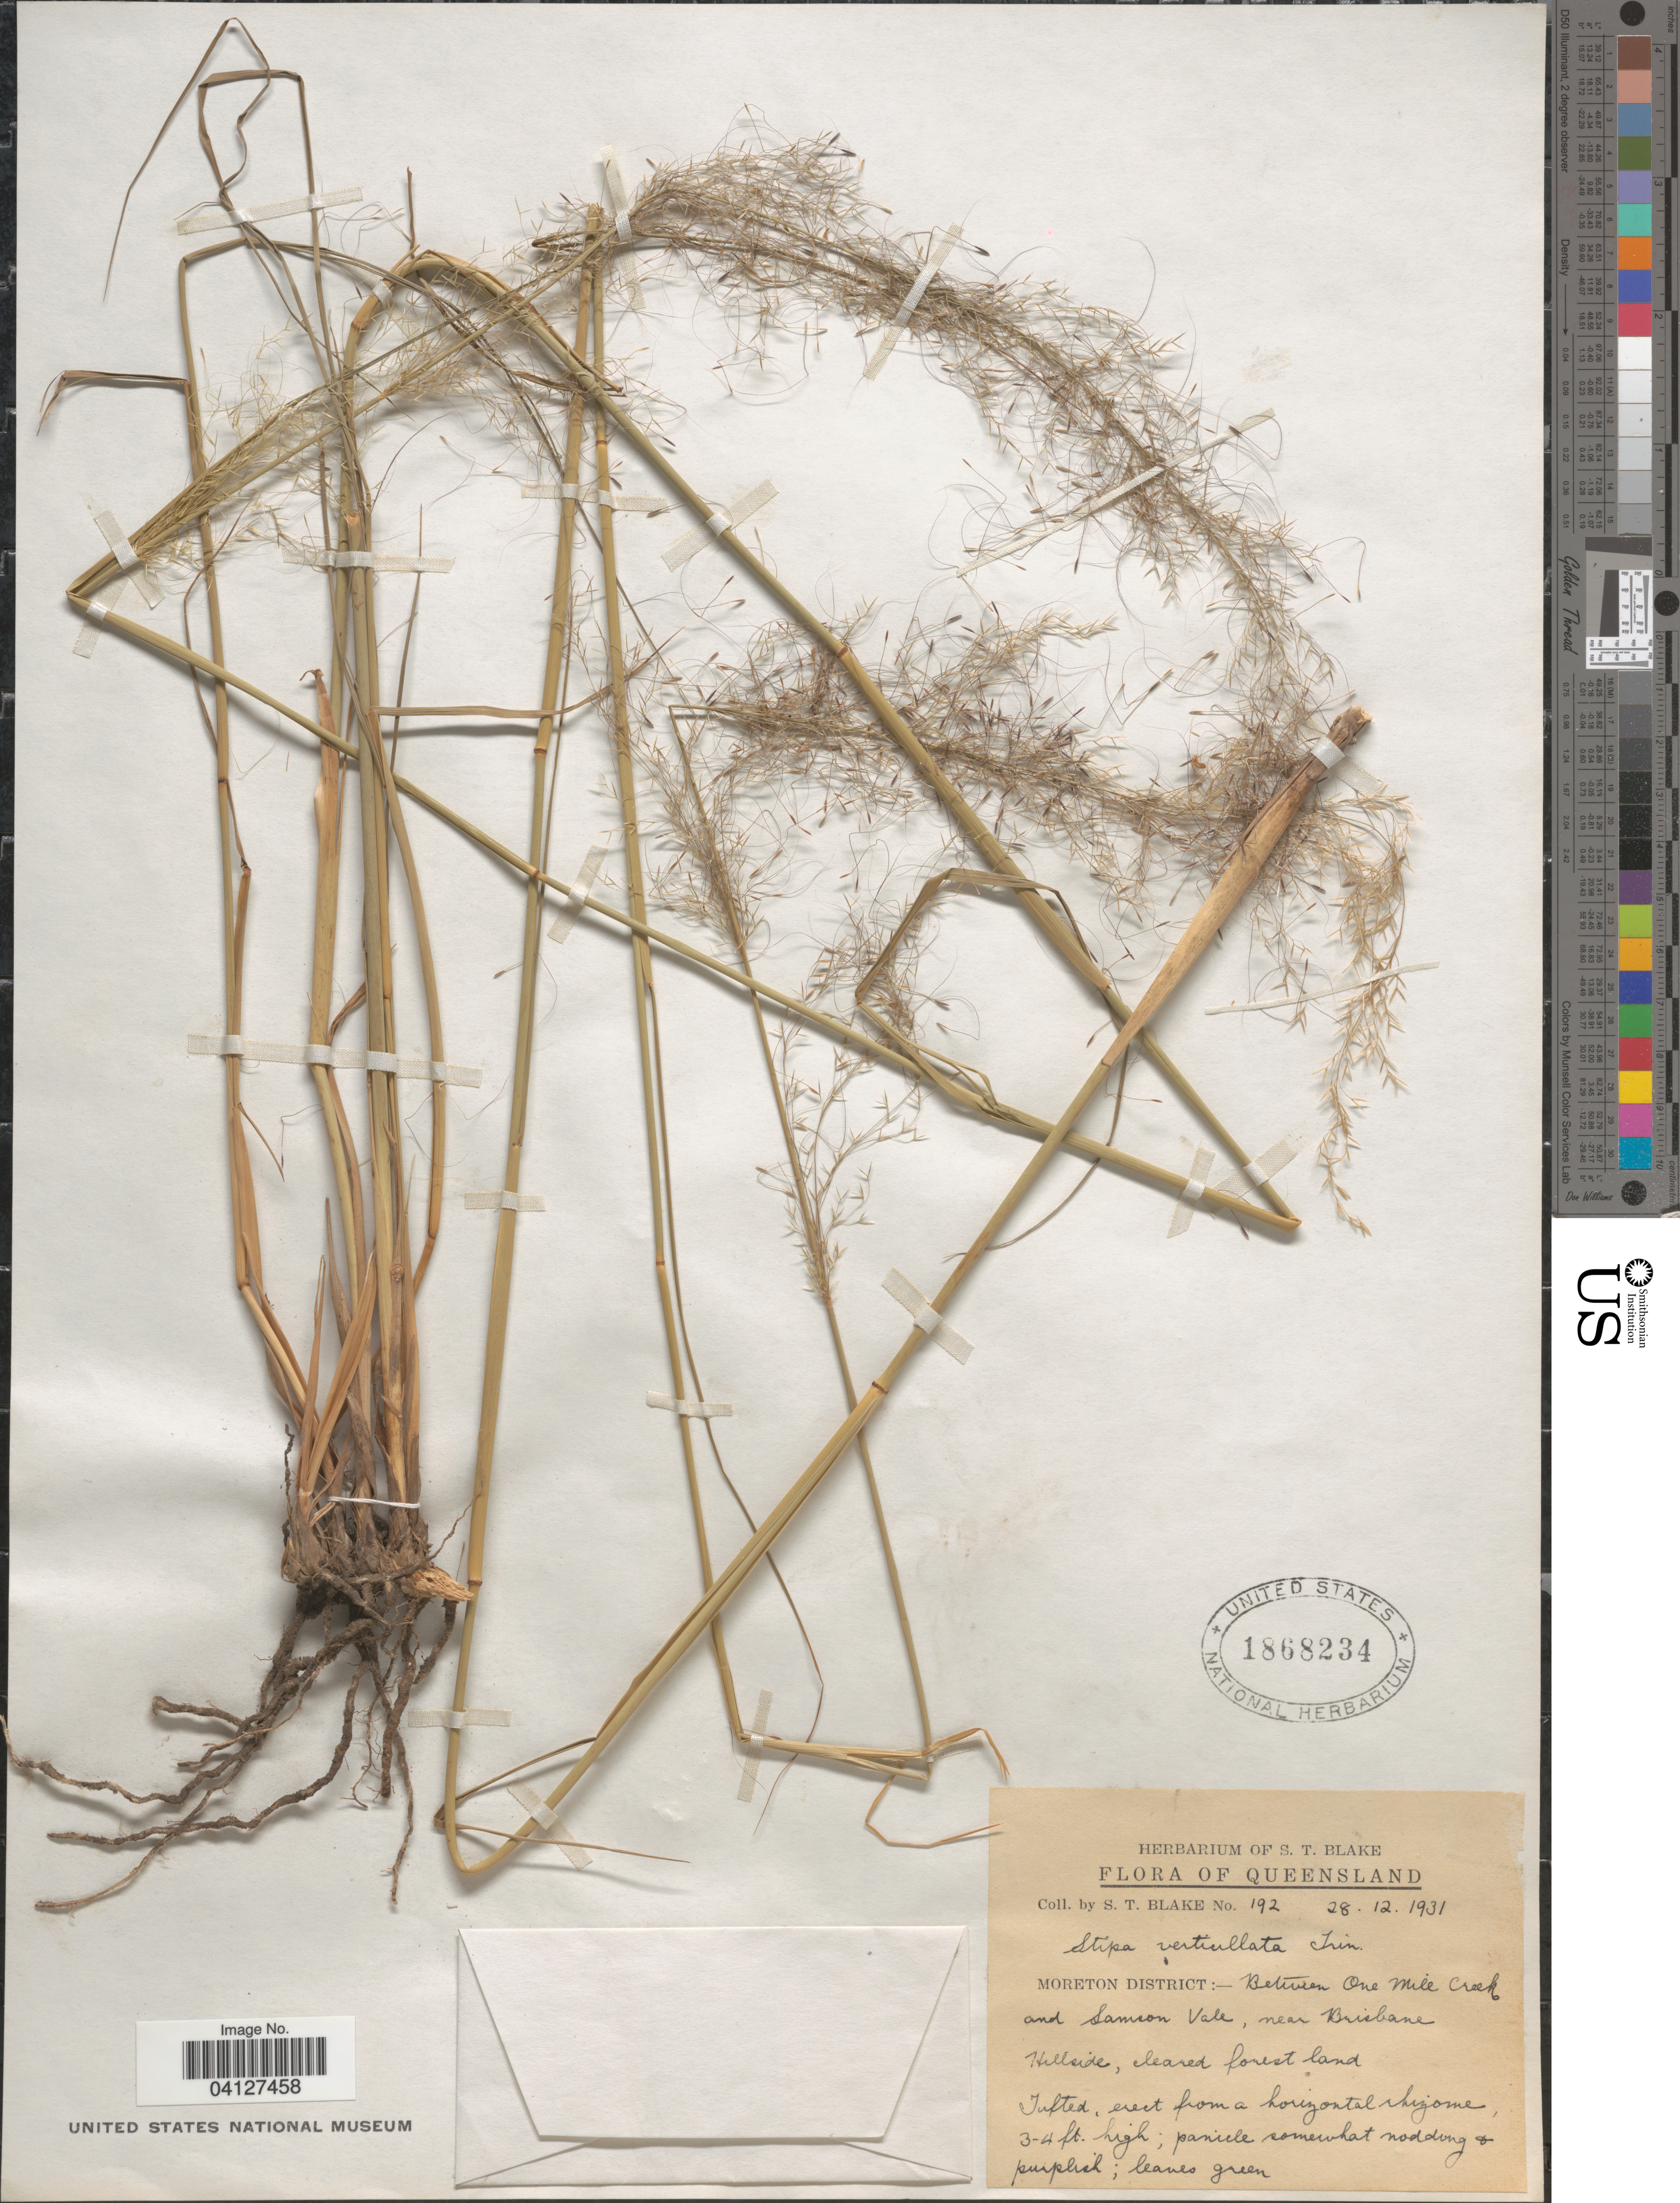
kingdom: Plantae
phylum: Tracheophyta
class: Liliopsida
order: Poales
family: Poaceae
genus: Stipa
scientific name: Stipa verticillata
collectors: S. T. Blake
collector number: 192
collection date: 1931-12-28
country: Australia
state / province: Queensland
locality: Moreton District: - Between One Mile Creek and Samson Vale, near Brisbane Hillside.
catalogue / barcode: US 1868234